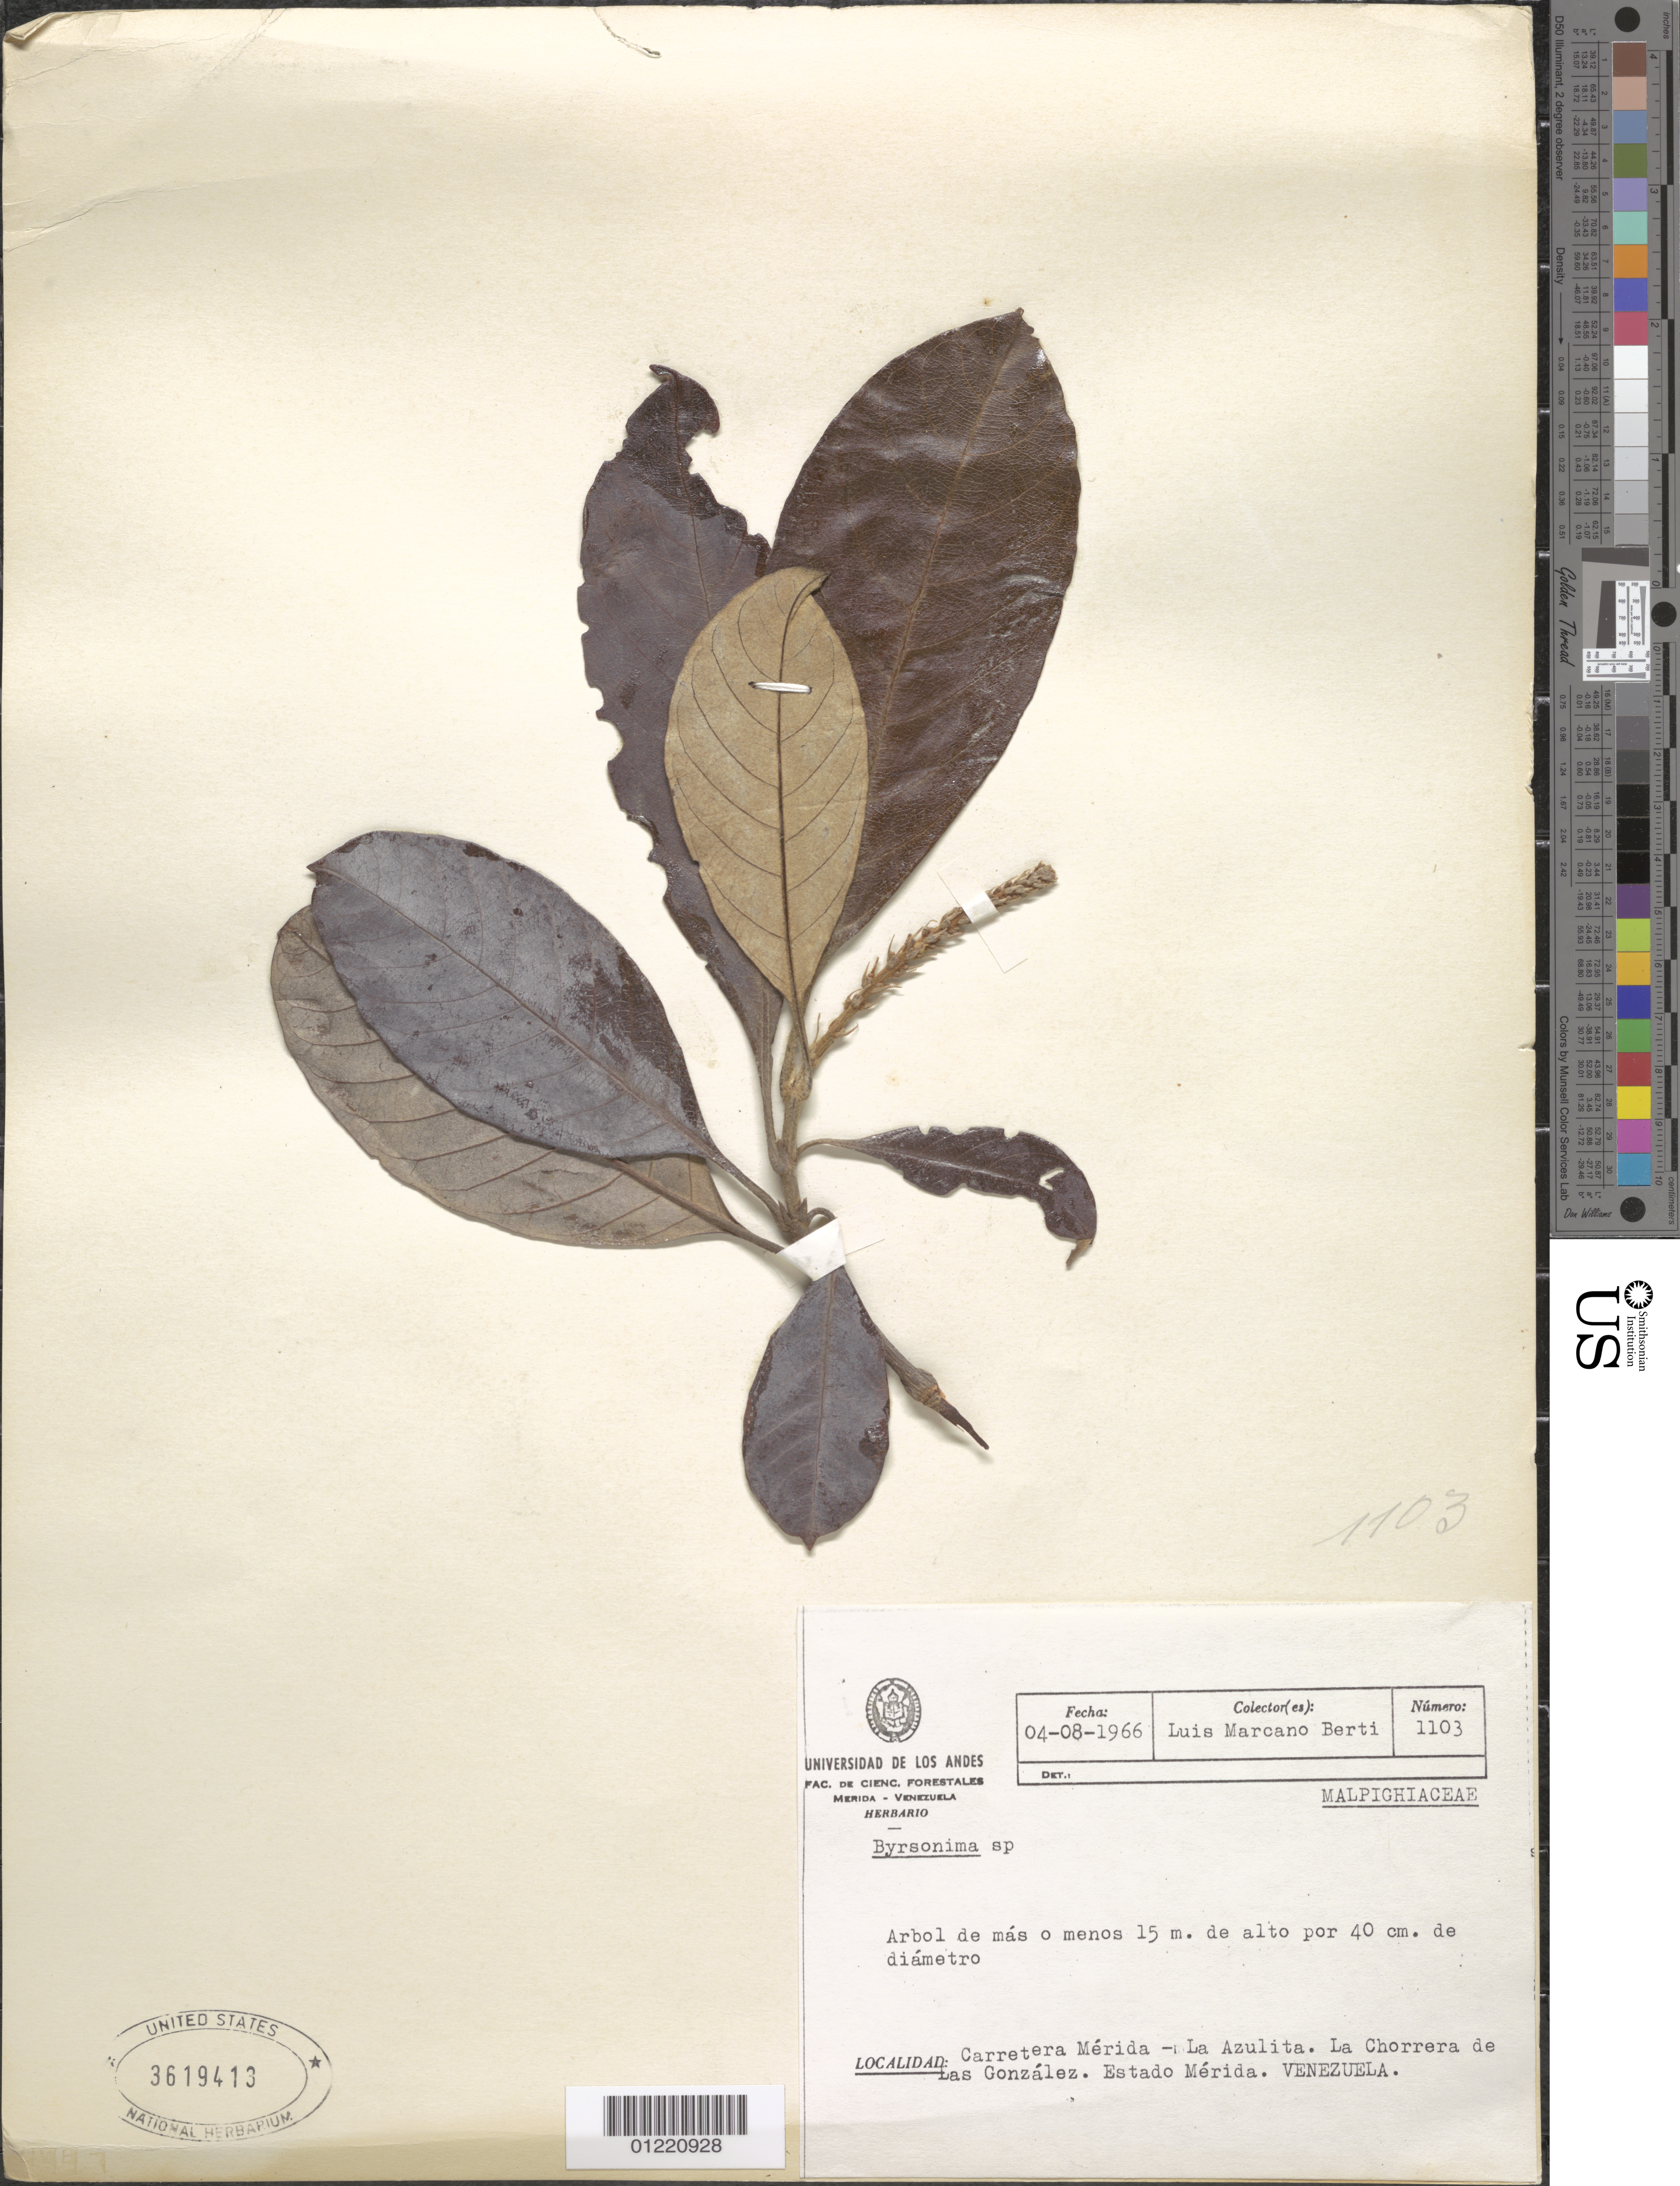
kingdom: Plantae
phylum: Tracheophyta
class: Magnoliopsida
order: Malpighiales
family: Malpighiaceae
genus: Byrsonima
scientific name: Byrsonima sp.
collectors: L. Marcano-Berti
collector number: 1103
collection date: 1966-08-04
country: Venezuela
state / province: Mérida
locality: Carretera Mérida - La Azulita. La Chorrera de Las González.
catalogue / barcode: US 3619413